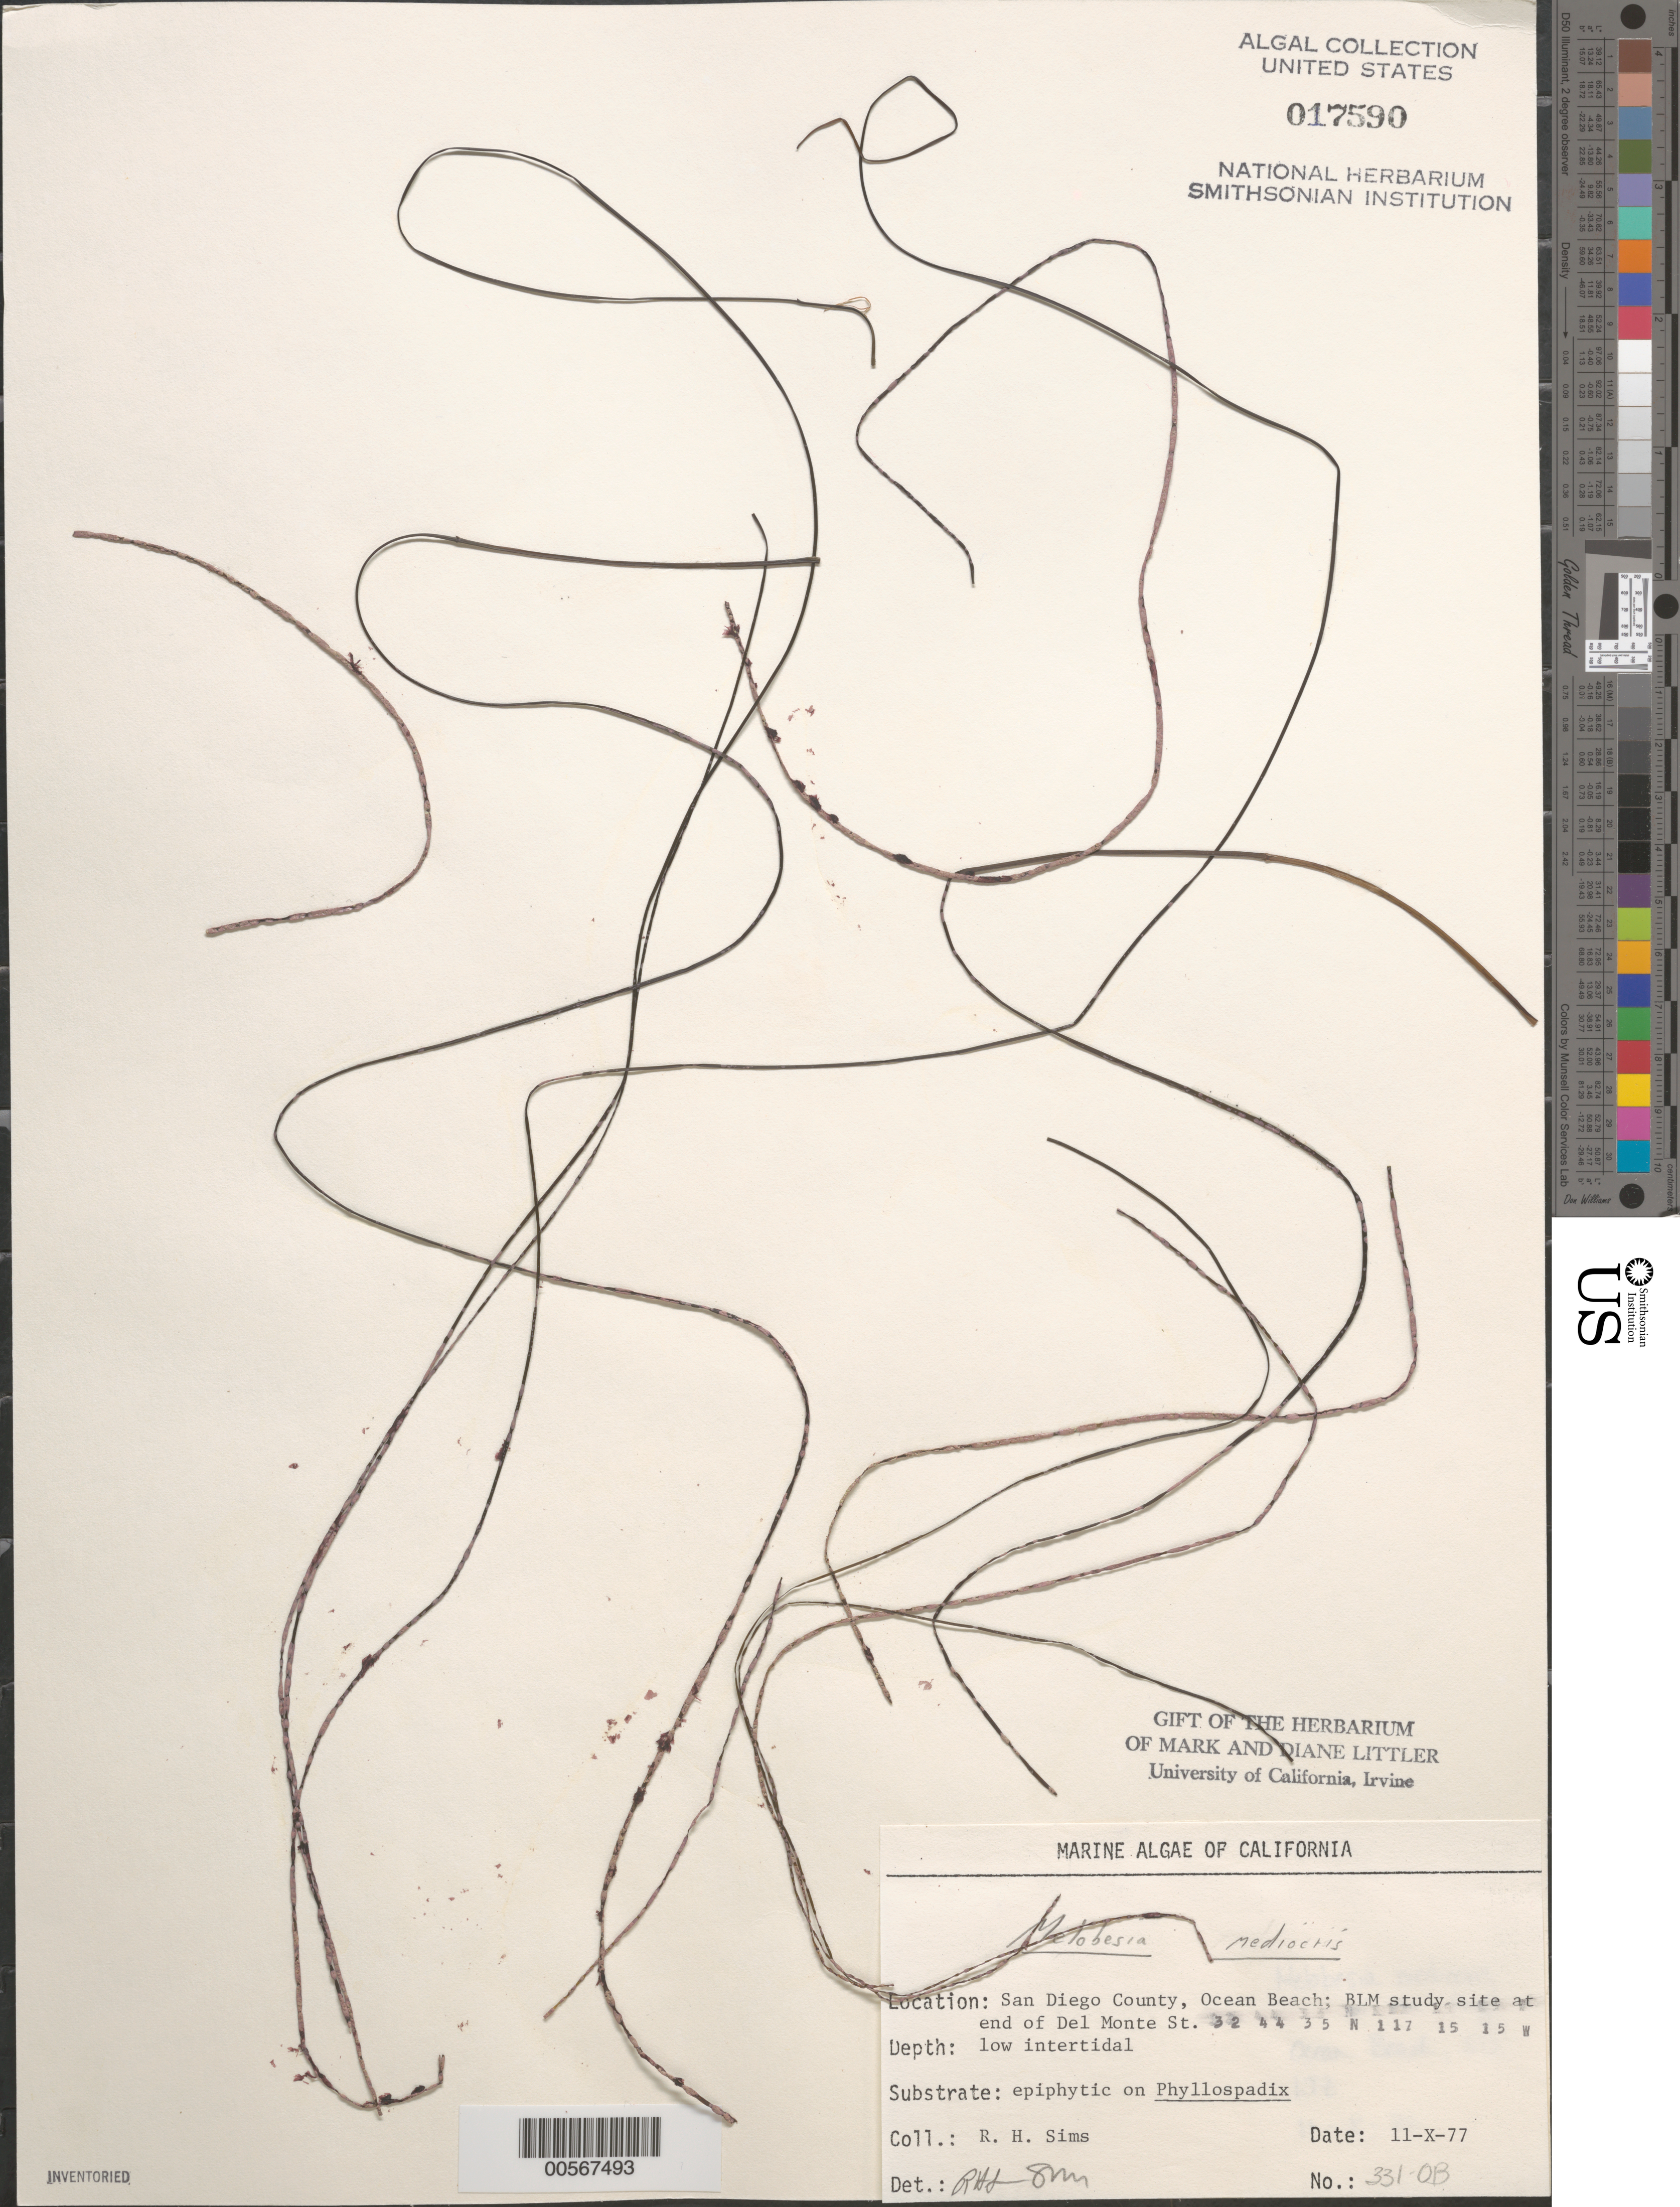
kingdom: Plantae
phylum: Rhodophyta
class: Florideophyceae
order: Corallinales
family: Hapalidiaceae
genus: Melobesia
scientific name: Melobesia mediocris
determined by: Sims, Robert H.; Murray, S. N.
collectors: R. H. Sims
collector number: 331-ob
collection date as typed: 11 Oct 1977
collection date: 1977-10-11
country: United States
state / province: California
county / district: San Diego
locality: Ocean Beach, end of Del Monte Street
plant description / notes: BLM-SOCALBIGHT Rocky Intertidal Survey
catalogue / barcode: US 17590